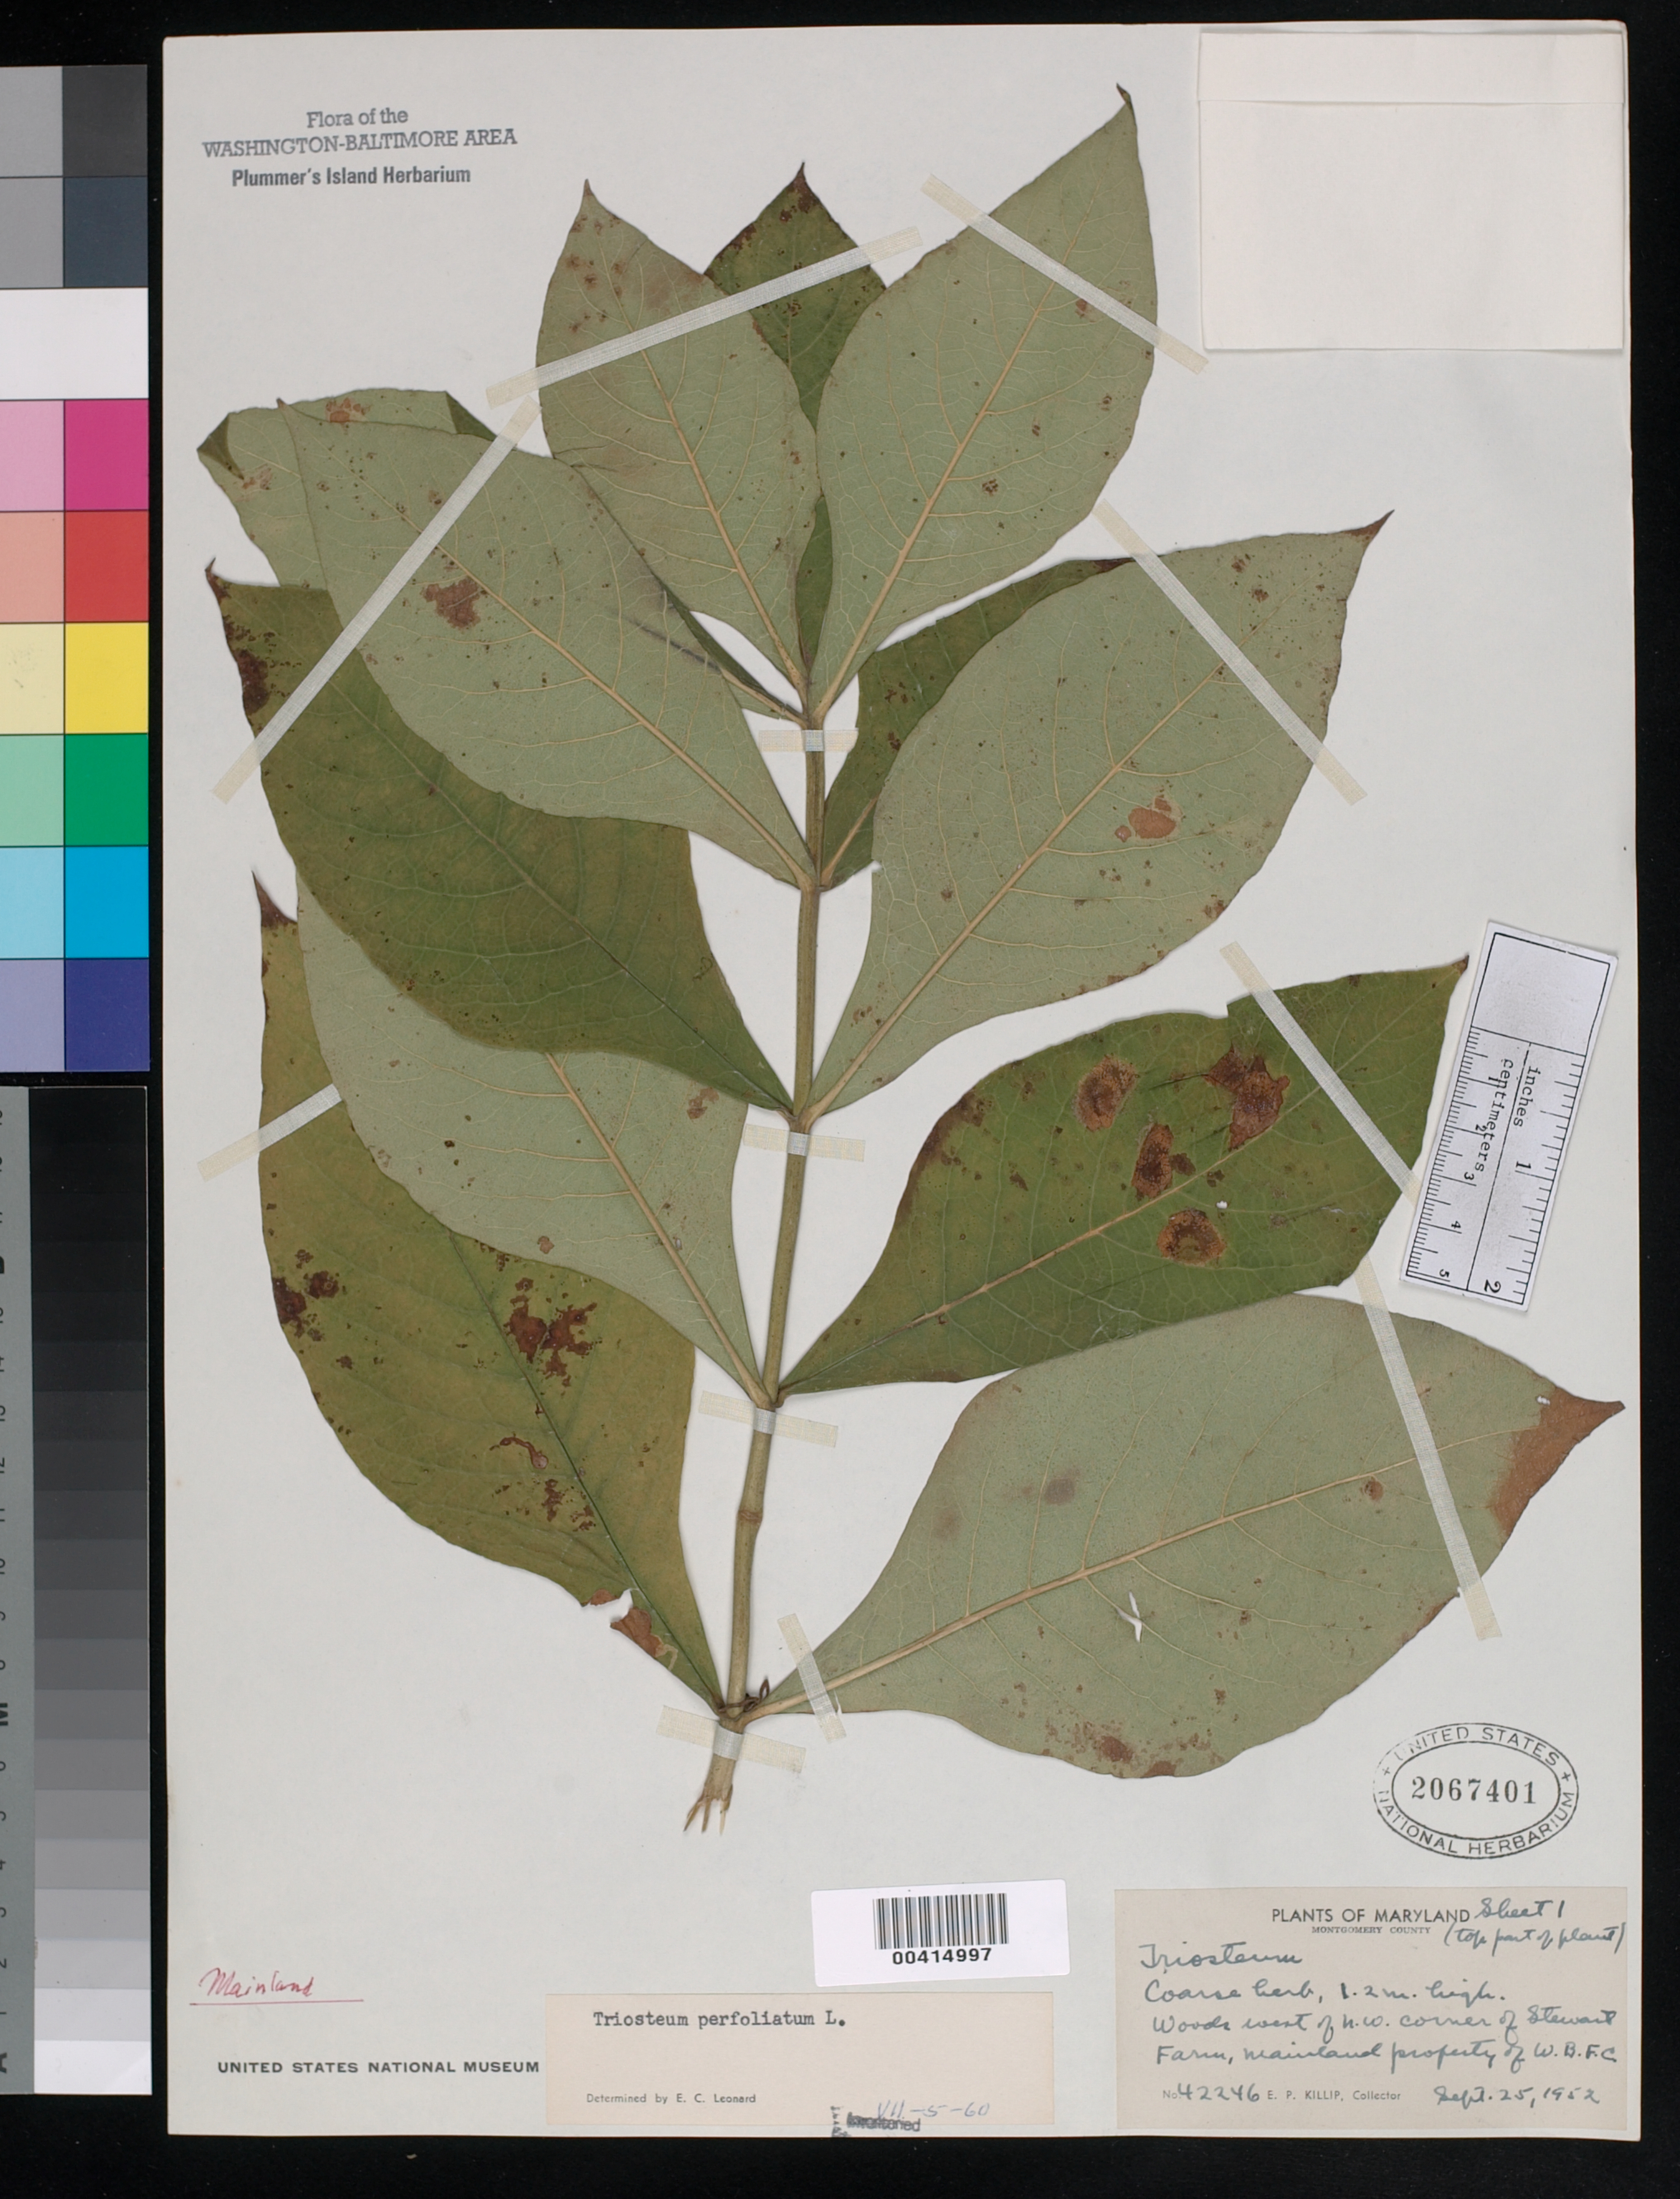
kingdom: Plantae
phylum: Tracheophyta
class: Magnoliopsida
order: Dipsacales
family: Caprifoliaceae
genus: Triosteum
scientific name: Triosteum perfoliatum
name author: L.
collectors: E. P. Killip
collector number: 42246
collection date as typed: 25 Sep 1952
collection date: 1952-09-25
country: United States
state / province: Maryland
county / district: Montgomery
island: Plummers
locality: Plummer's Island, west of N.W. corner of Stewart Farm, mainland property of WBFC C. & O. Canal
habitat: Woods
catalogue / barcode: US 2067401